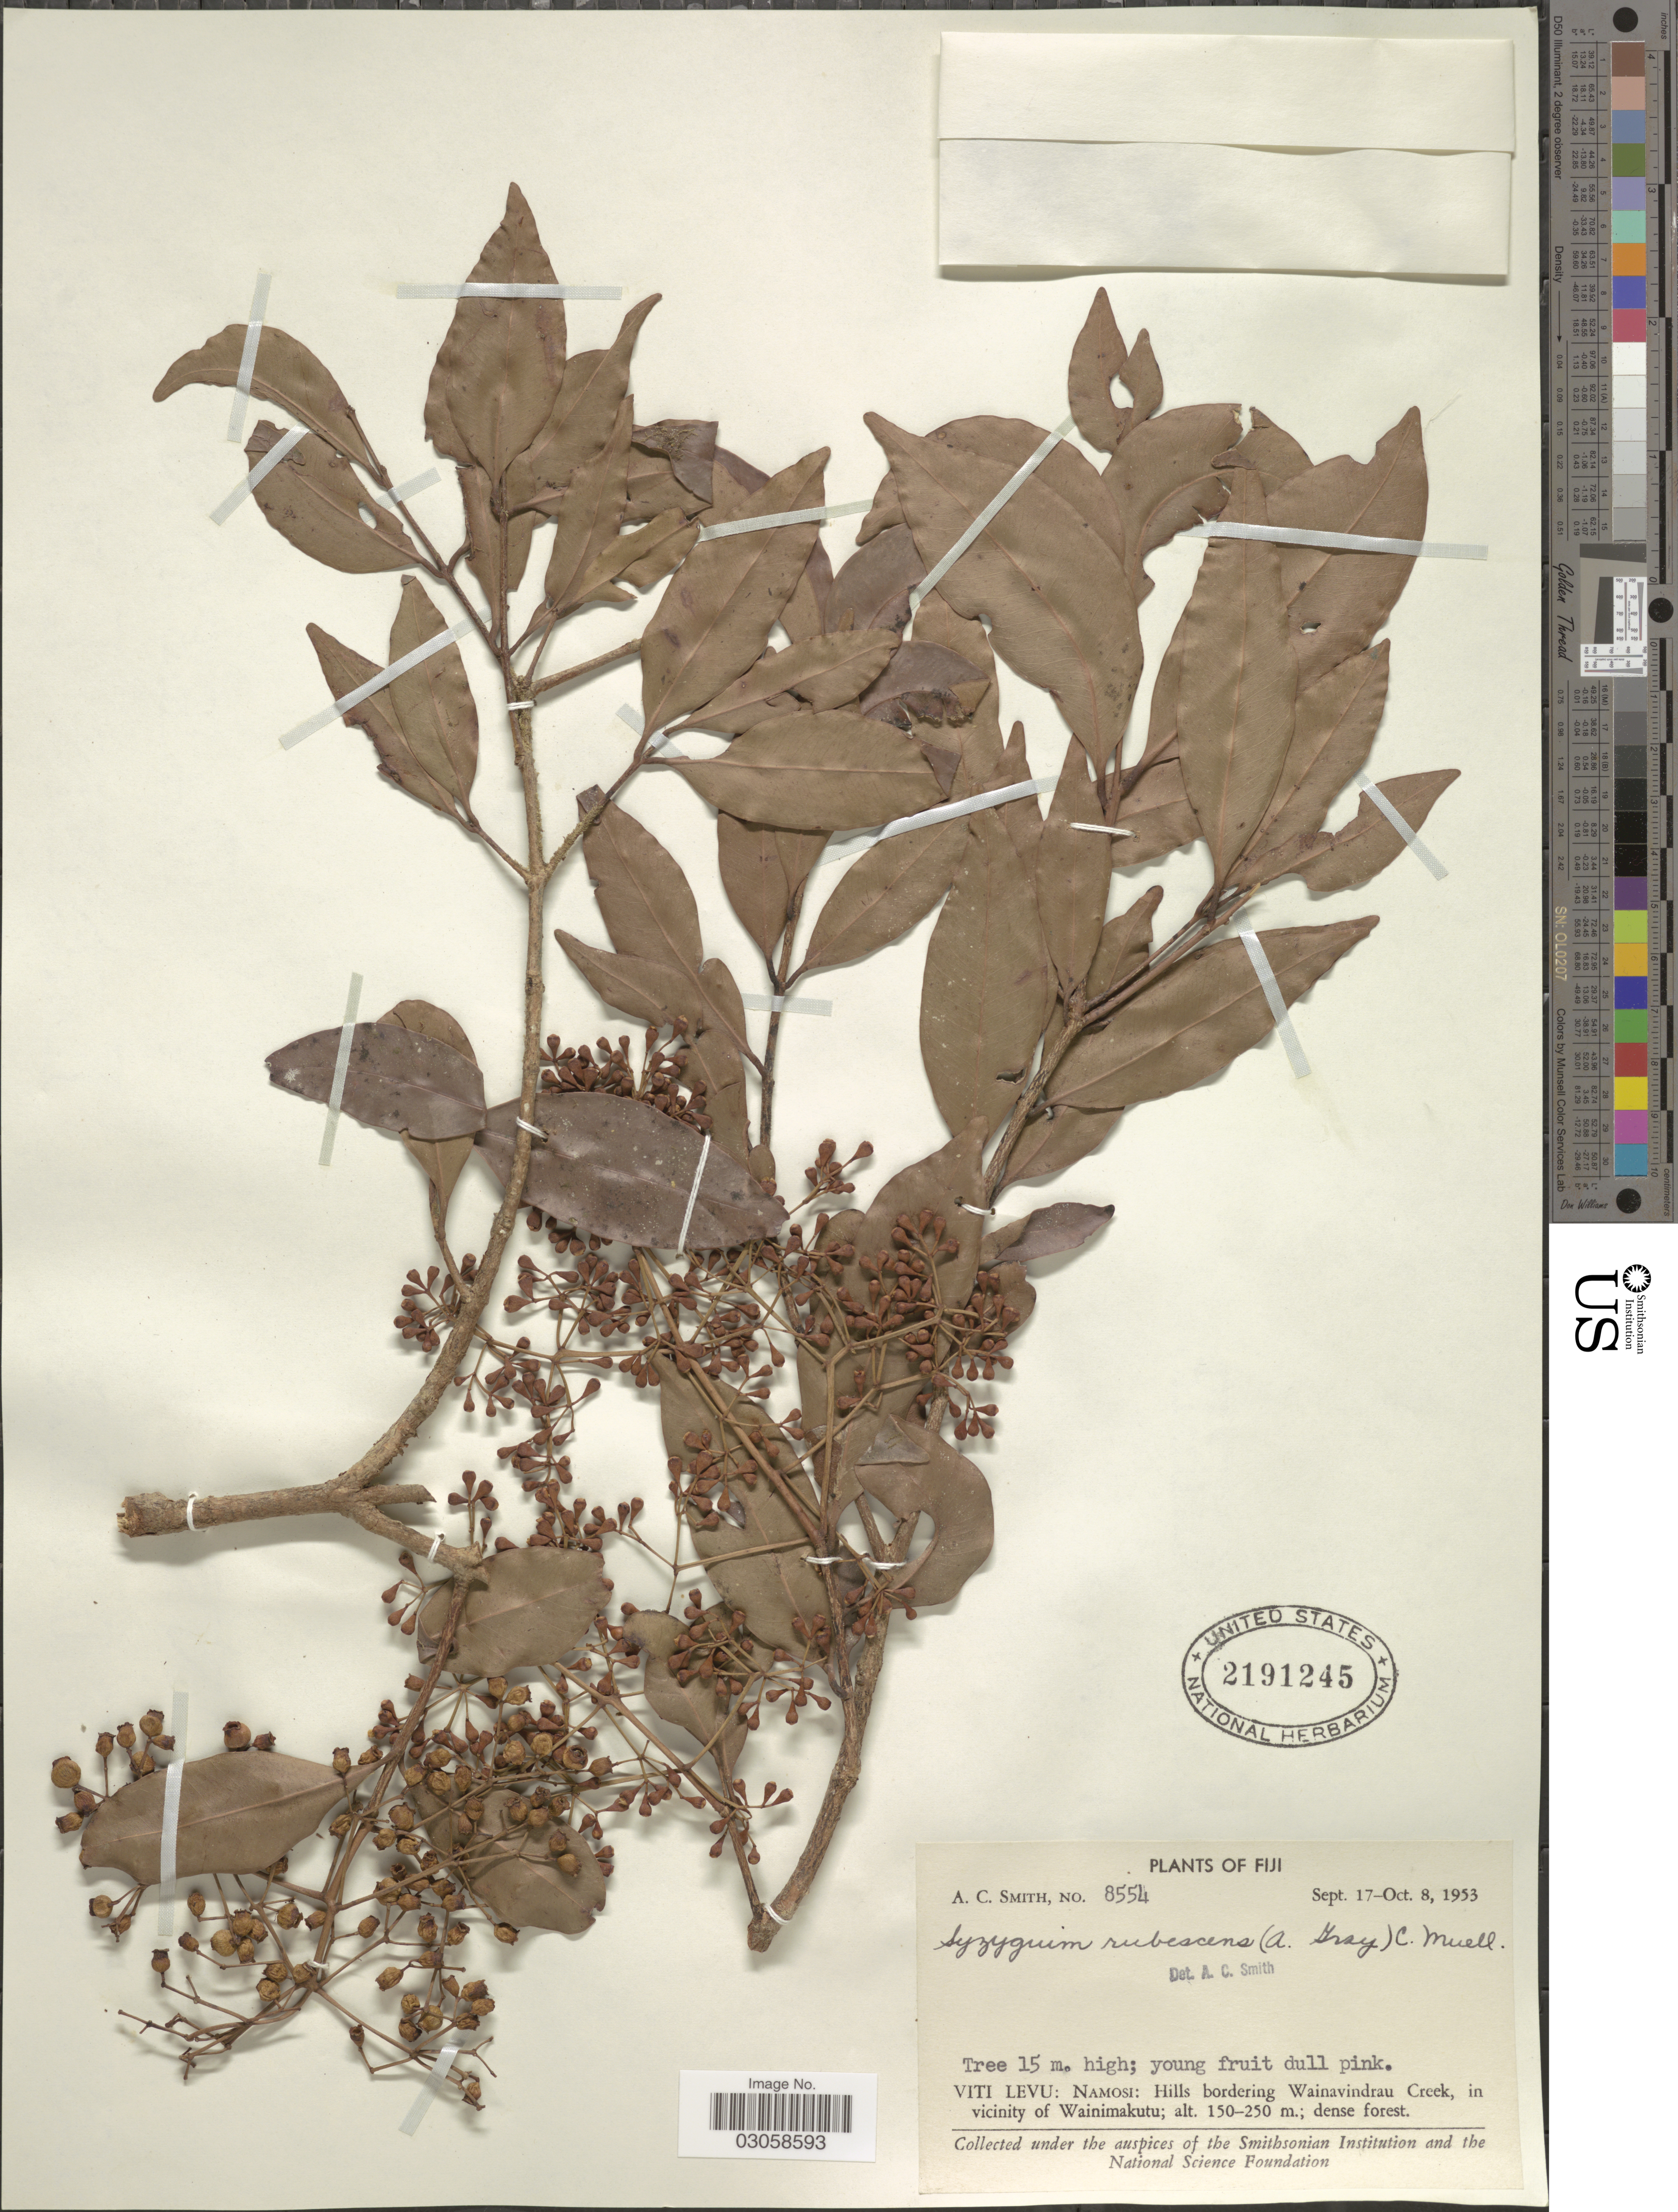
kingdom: Plantae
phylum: Tracheophyta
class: Magnoliopsida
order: Myrtales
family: Myrtaceae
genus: Syzygium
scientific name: Syzygium rubescens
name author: (A. Gray) Mueller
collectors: A. C. Smith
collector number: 8554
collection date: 1953-09-17/1953-10-08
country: Fiji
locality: Viti Levu: Namosi: Hills bordering Wainavindrau Creek, in vicinity of Wainimakutu.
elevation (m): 150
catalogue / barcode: US 2191245